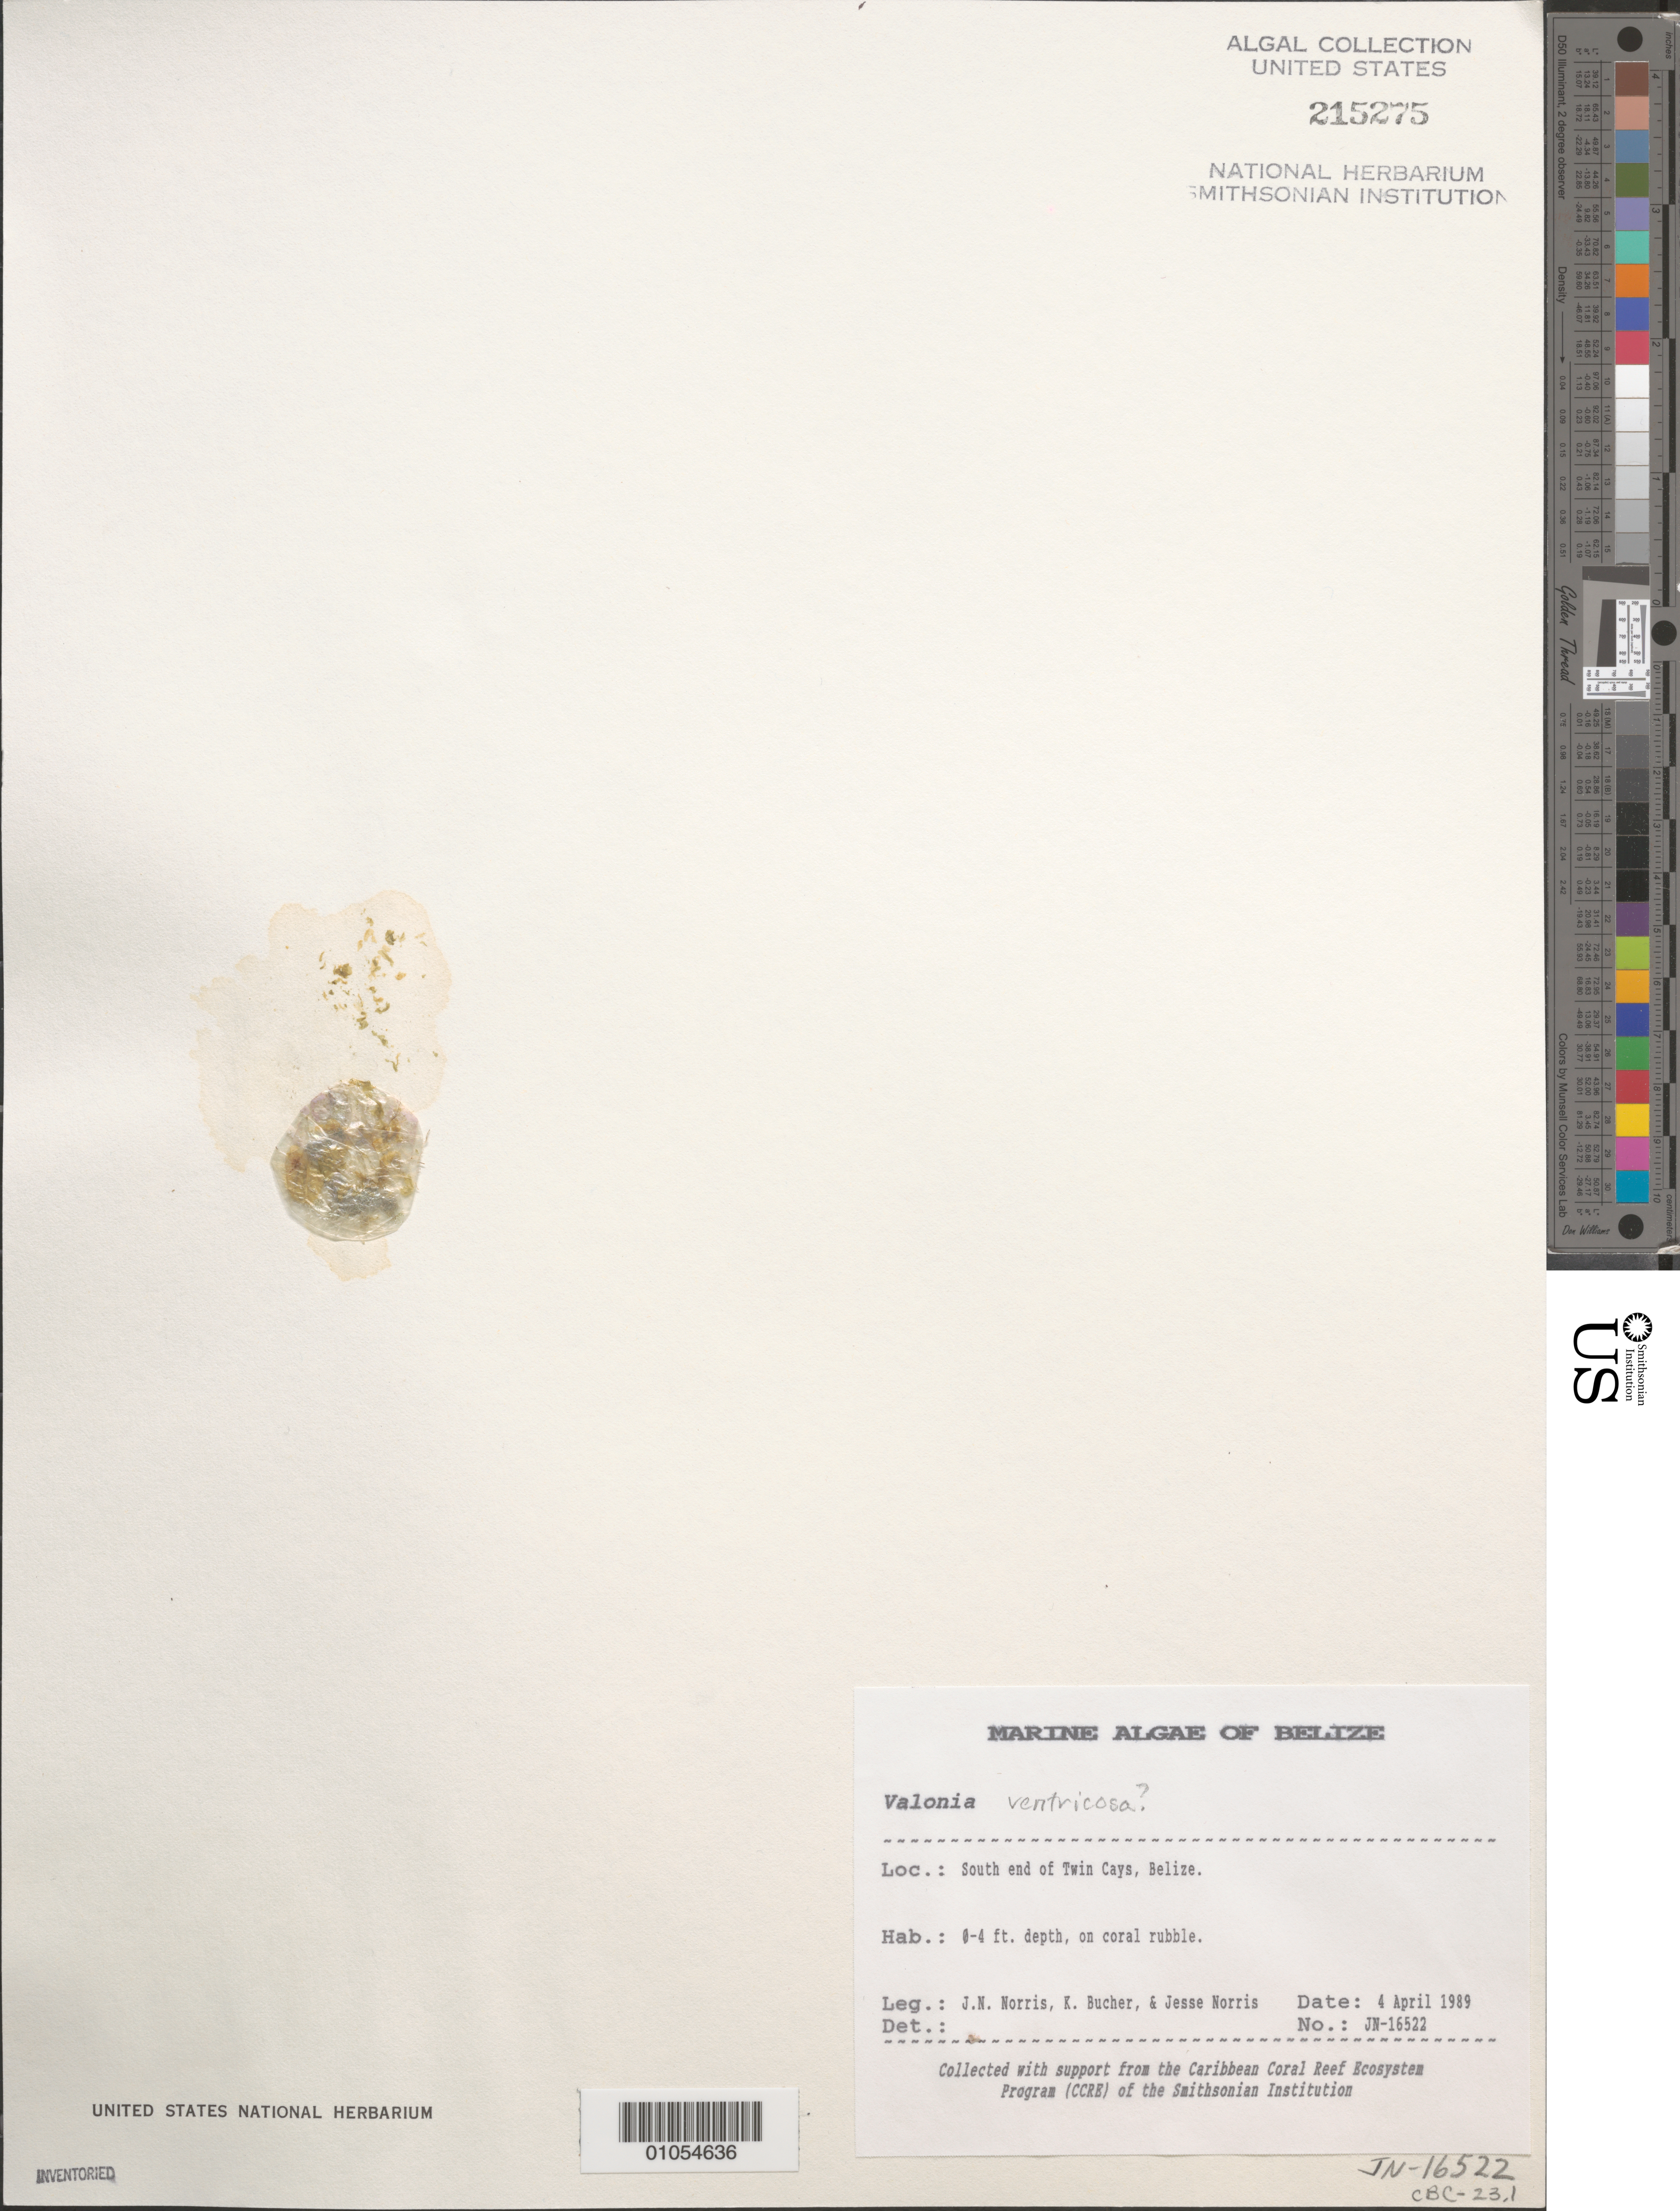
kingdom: Plantae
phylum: Chlorophyta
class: Ulvophyceae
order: Siphonocladales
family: Valoniaceae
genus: Valonia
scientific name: Valonia ventricosa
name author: J. Agardh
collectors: J. N. Norris, K. E. Bucher & J. A. Norris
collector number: JN-16522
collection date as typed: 04 Apr 1989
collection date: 1989-04-04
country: Belize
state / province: Stann Creek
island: Twin Cays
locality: South end of Twin Cays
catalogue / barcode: US 215275